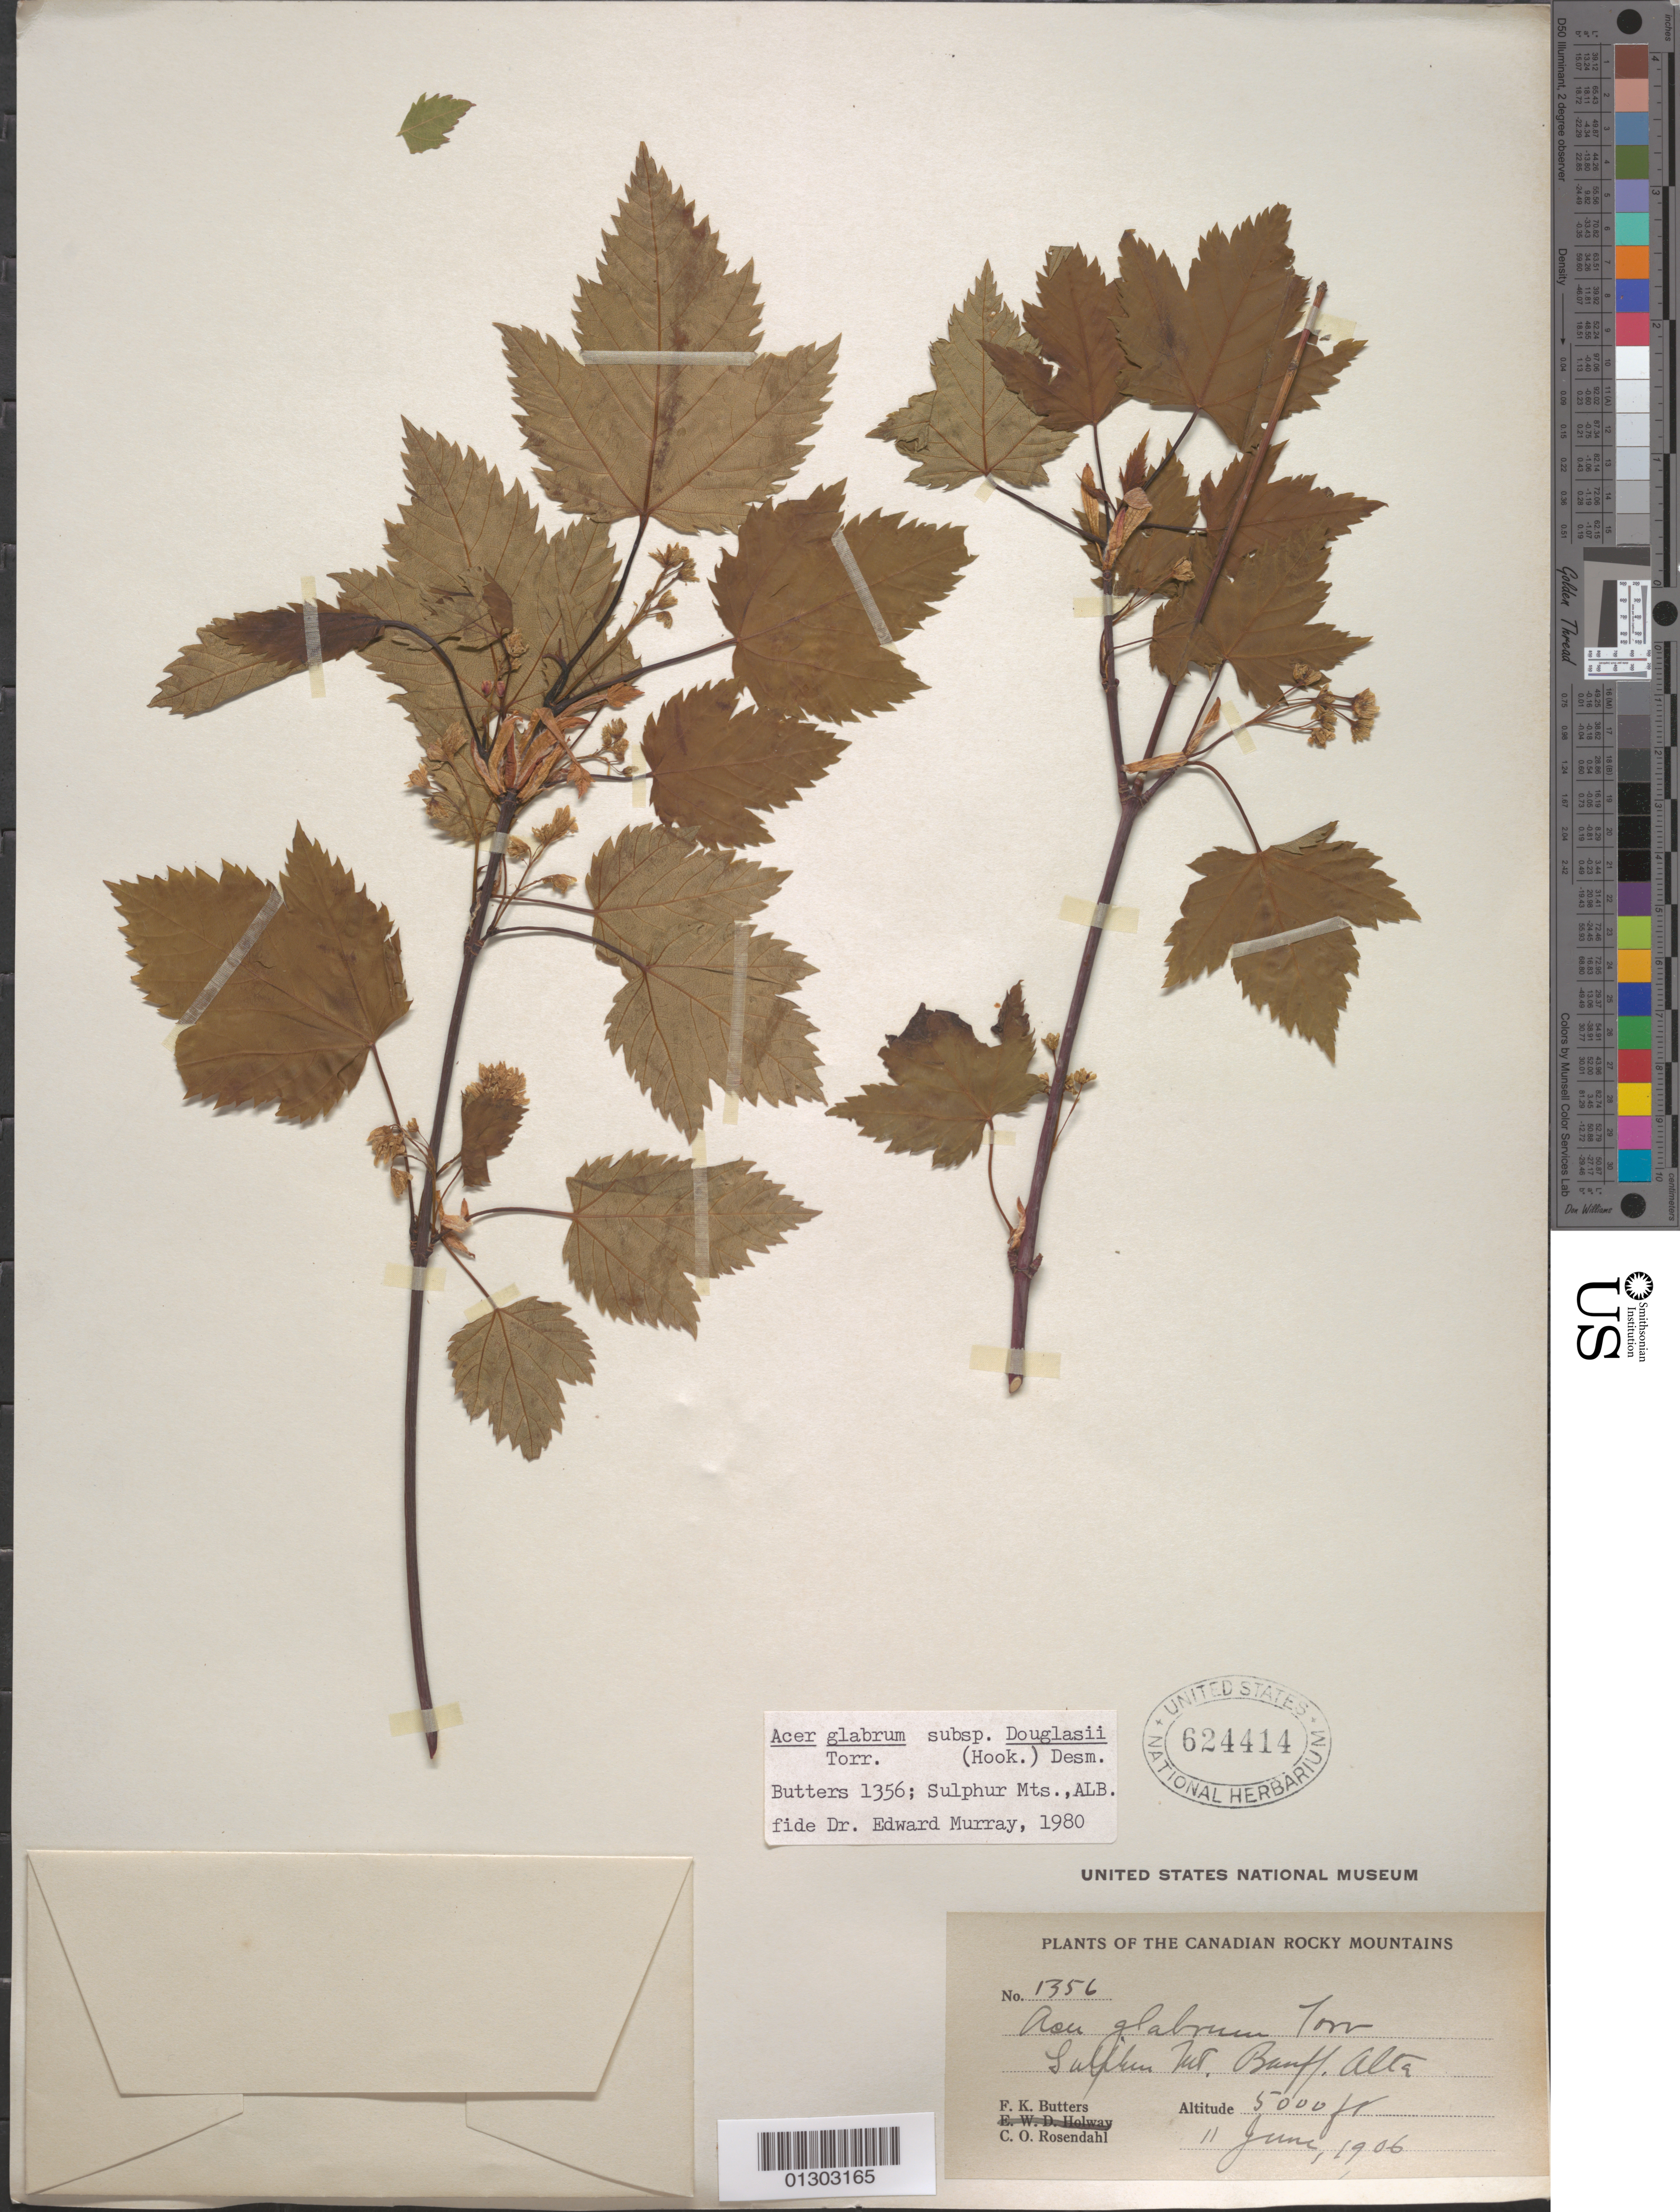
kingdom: Plantae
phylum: Tracheophyta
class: Magnoliopsida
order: Sapindales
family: Sapindaceae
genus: Acer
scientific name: Acer glabrum var. douglasii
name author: (Hook.) Dippel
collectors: F. K. Butters & C. O. Rosendahl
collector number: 1356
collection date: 1906-06-11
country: Canada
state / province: Alberta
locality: Sulphur Mt., Banff.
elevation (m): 1524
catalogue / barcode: US 624414